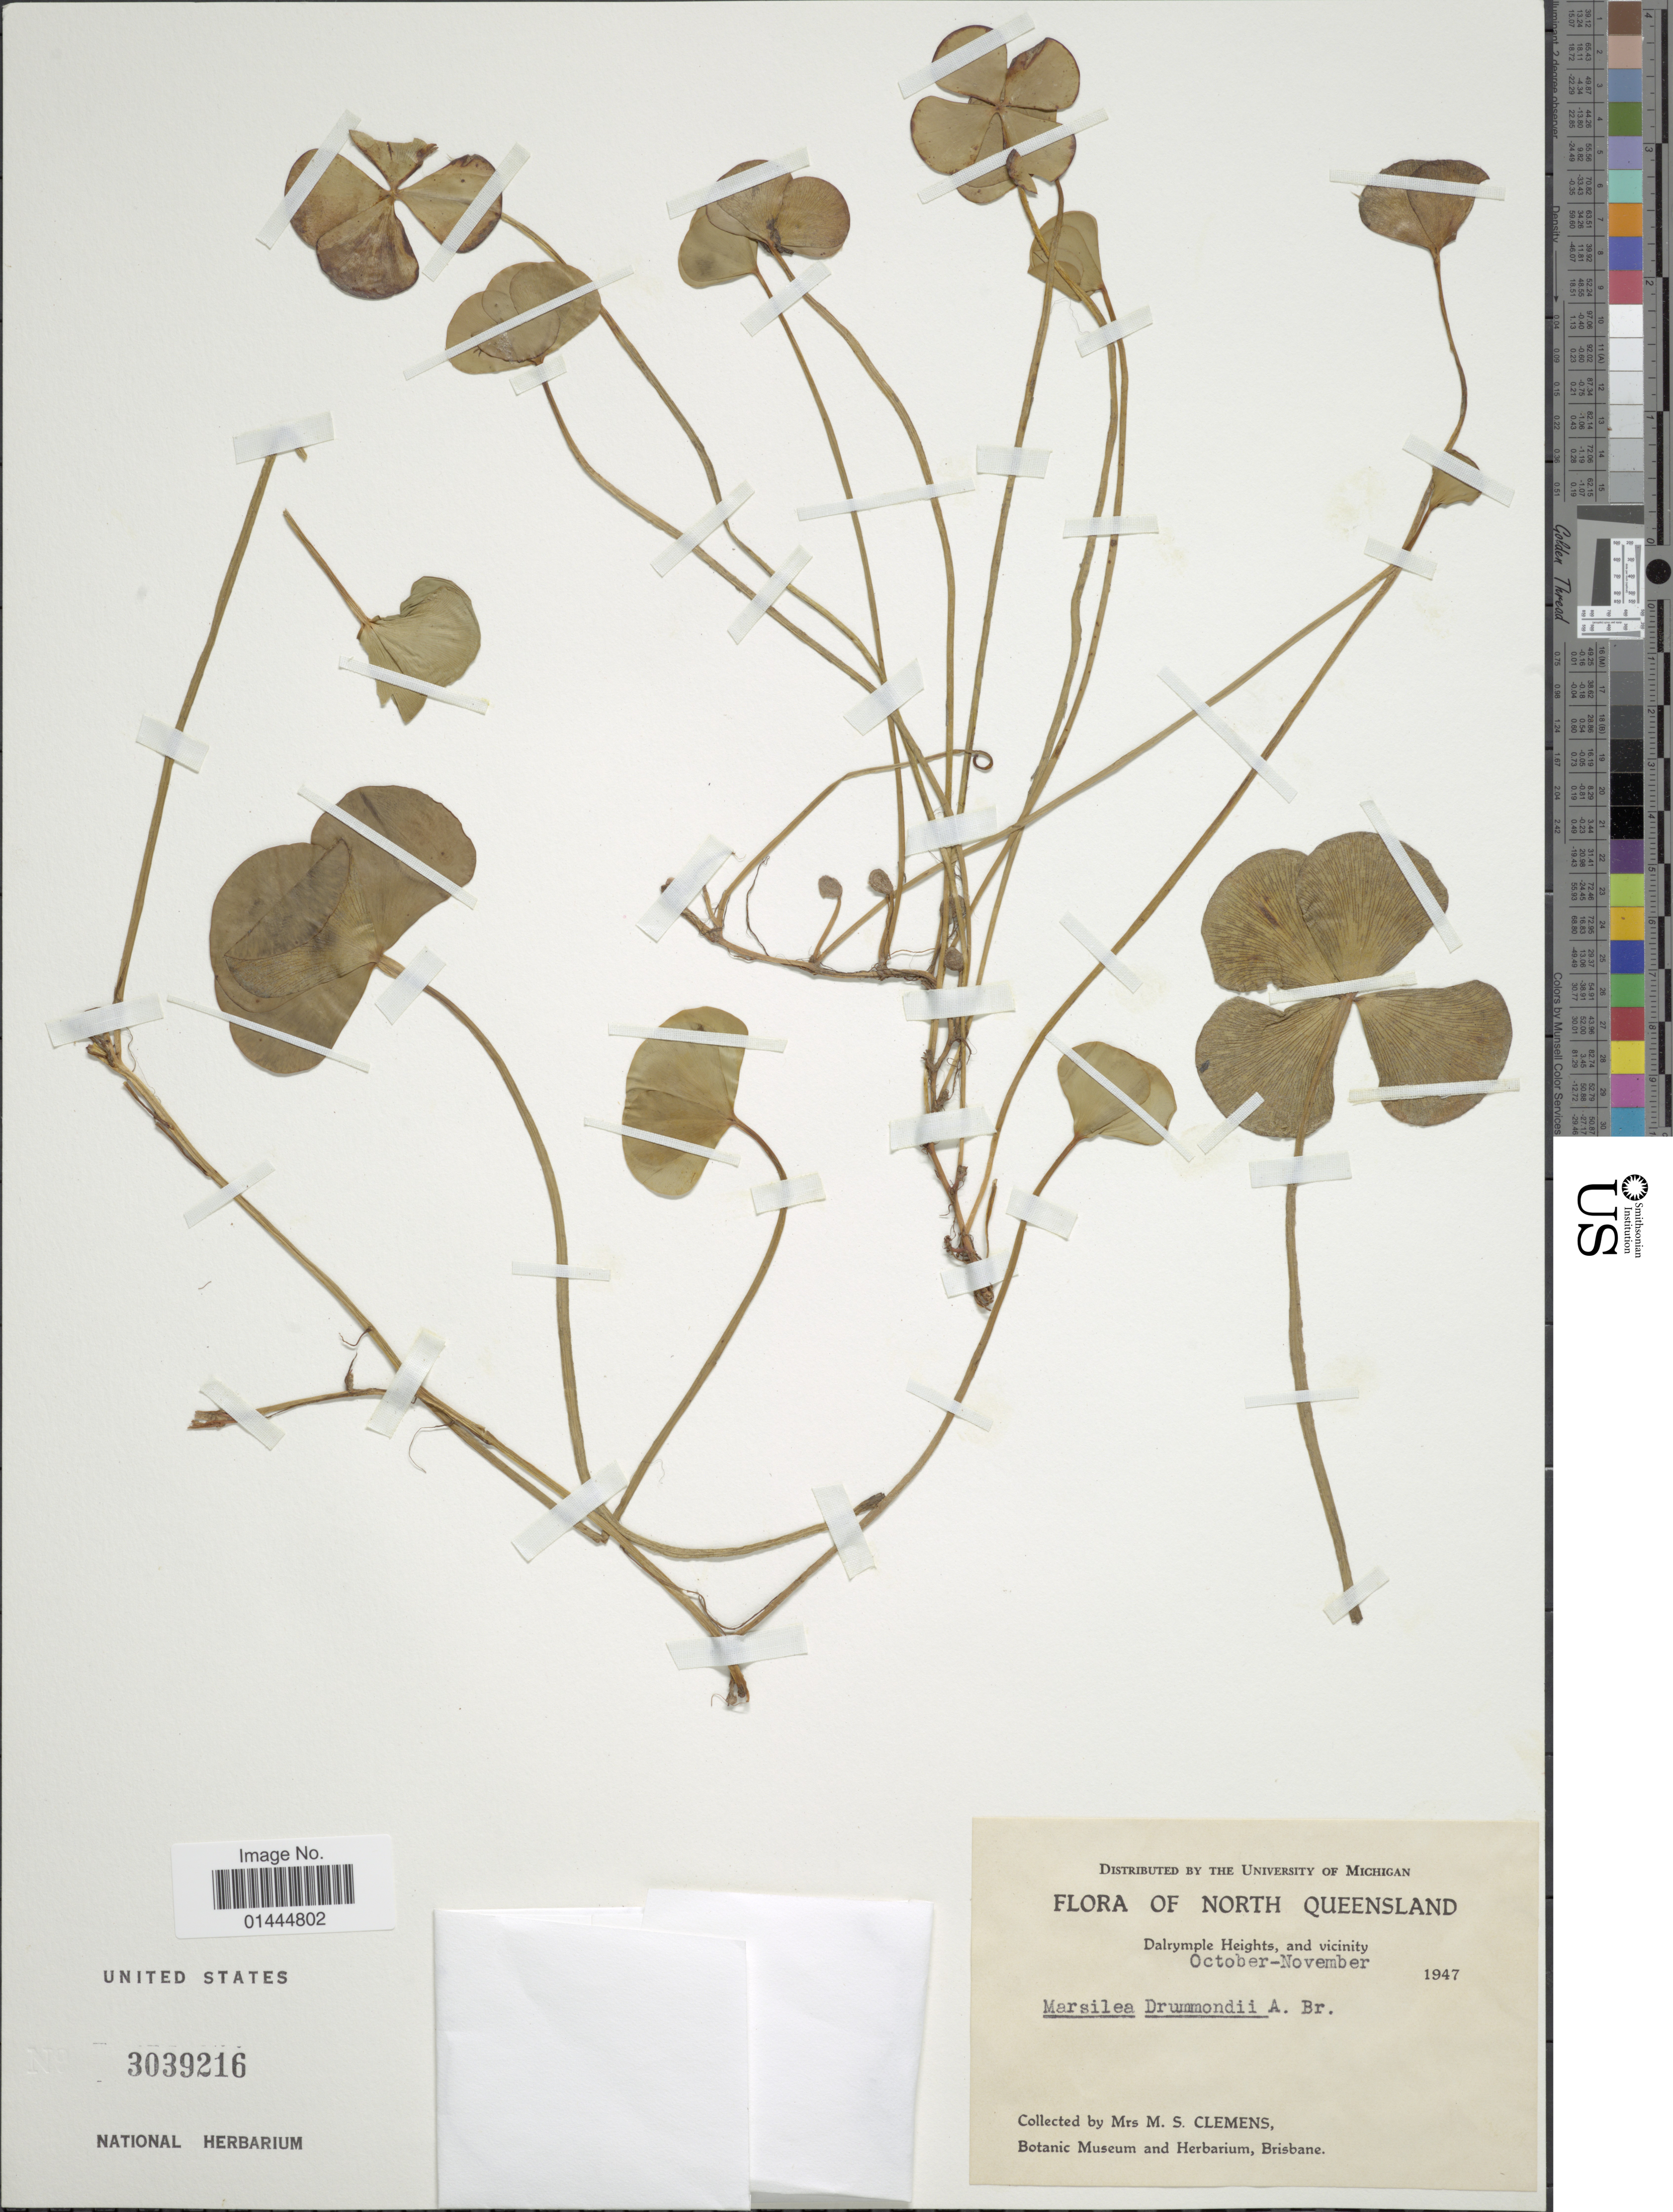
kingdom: Plantae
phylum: Tracheophyta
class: Polypodiopsida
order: Salviniales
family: Marsileaceae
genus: Marsilea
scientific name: Marsilea drummondii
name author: A. Braun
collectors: M. S. Clemens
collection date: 1947-10/1947-11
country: Australia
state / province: Queensland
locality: North Queensland, Dalrymple Heights, and vicinity.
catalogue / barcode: US 3039216